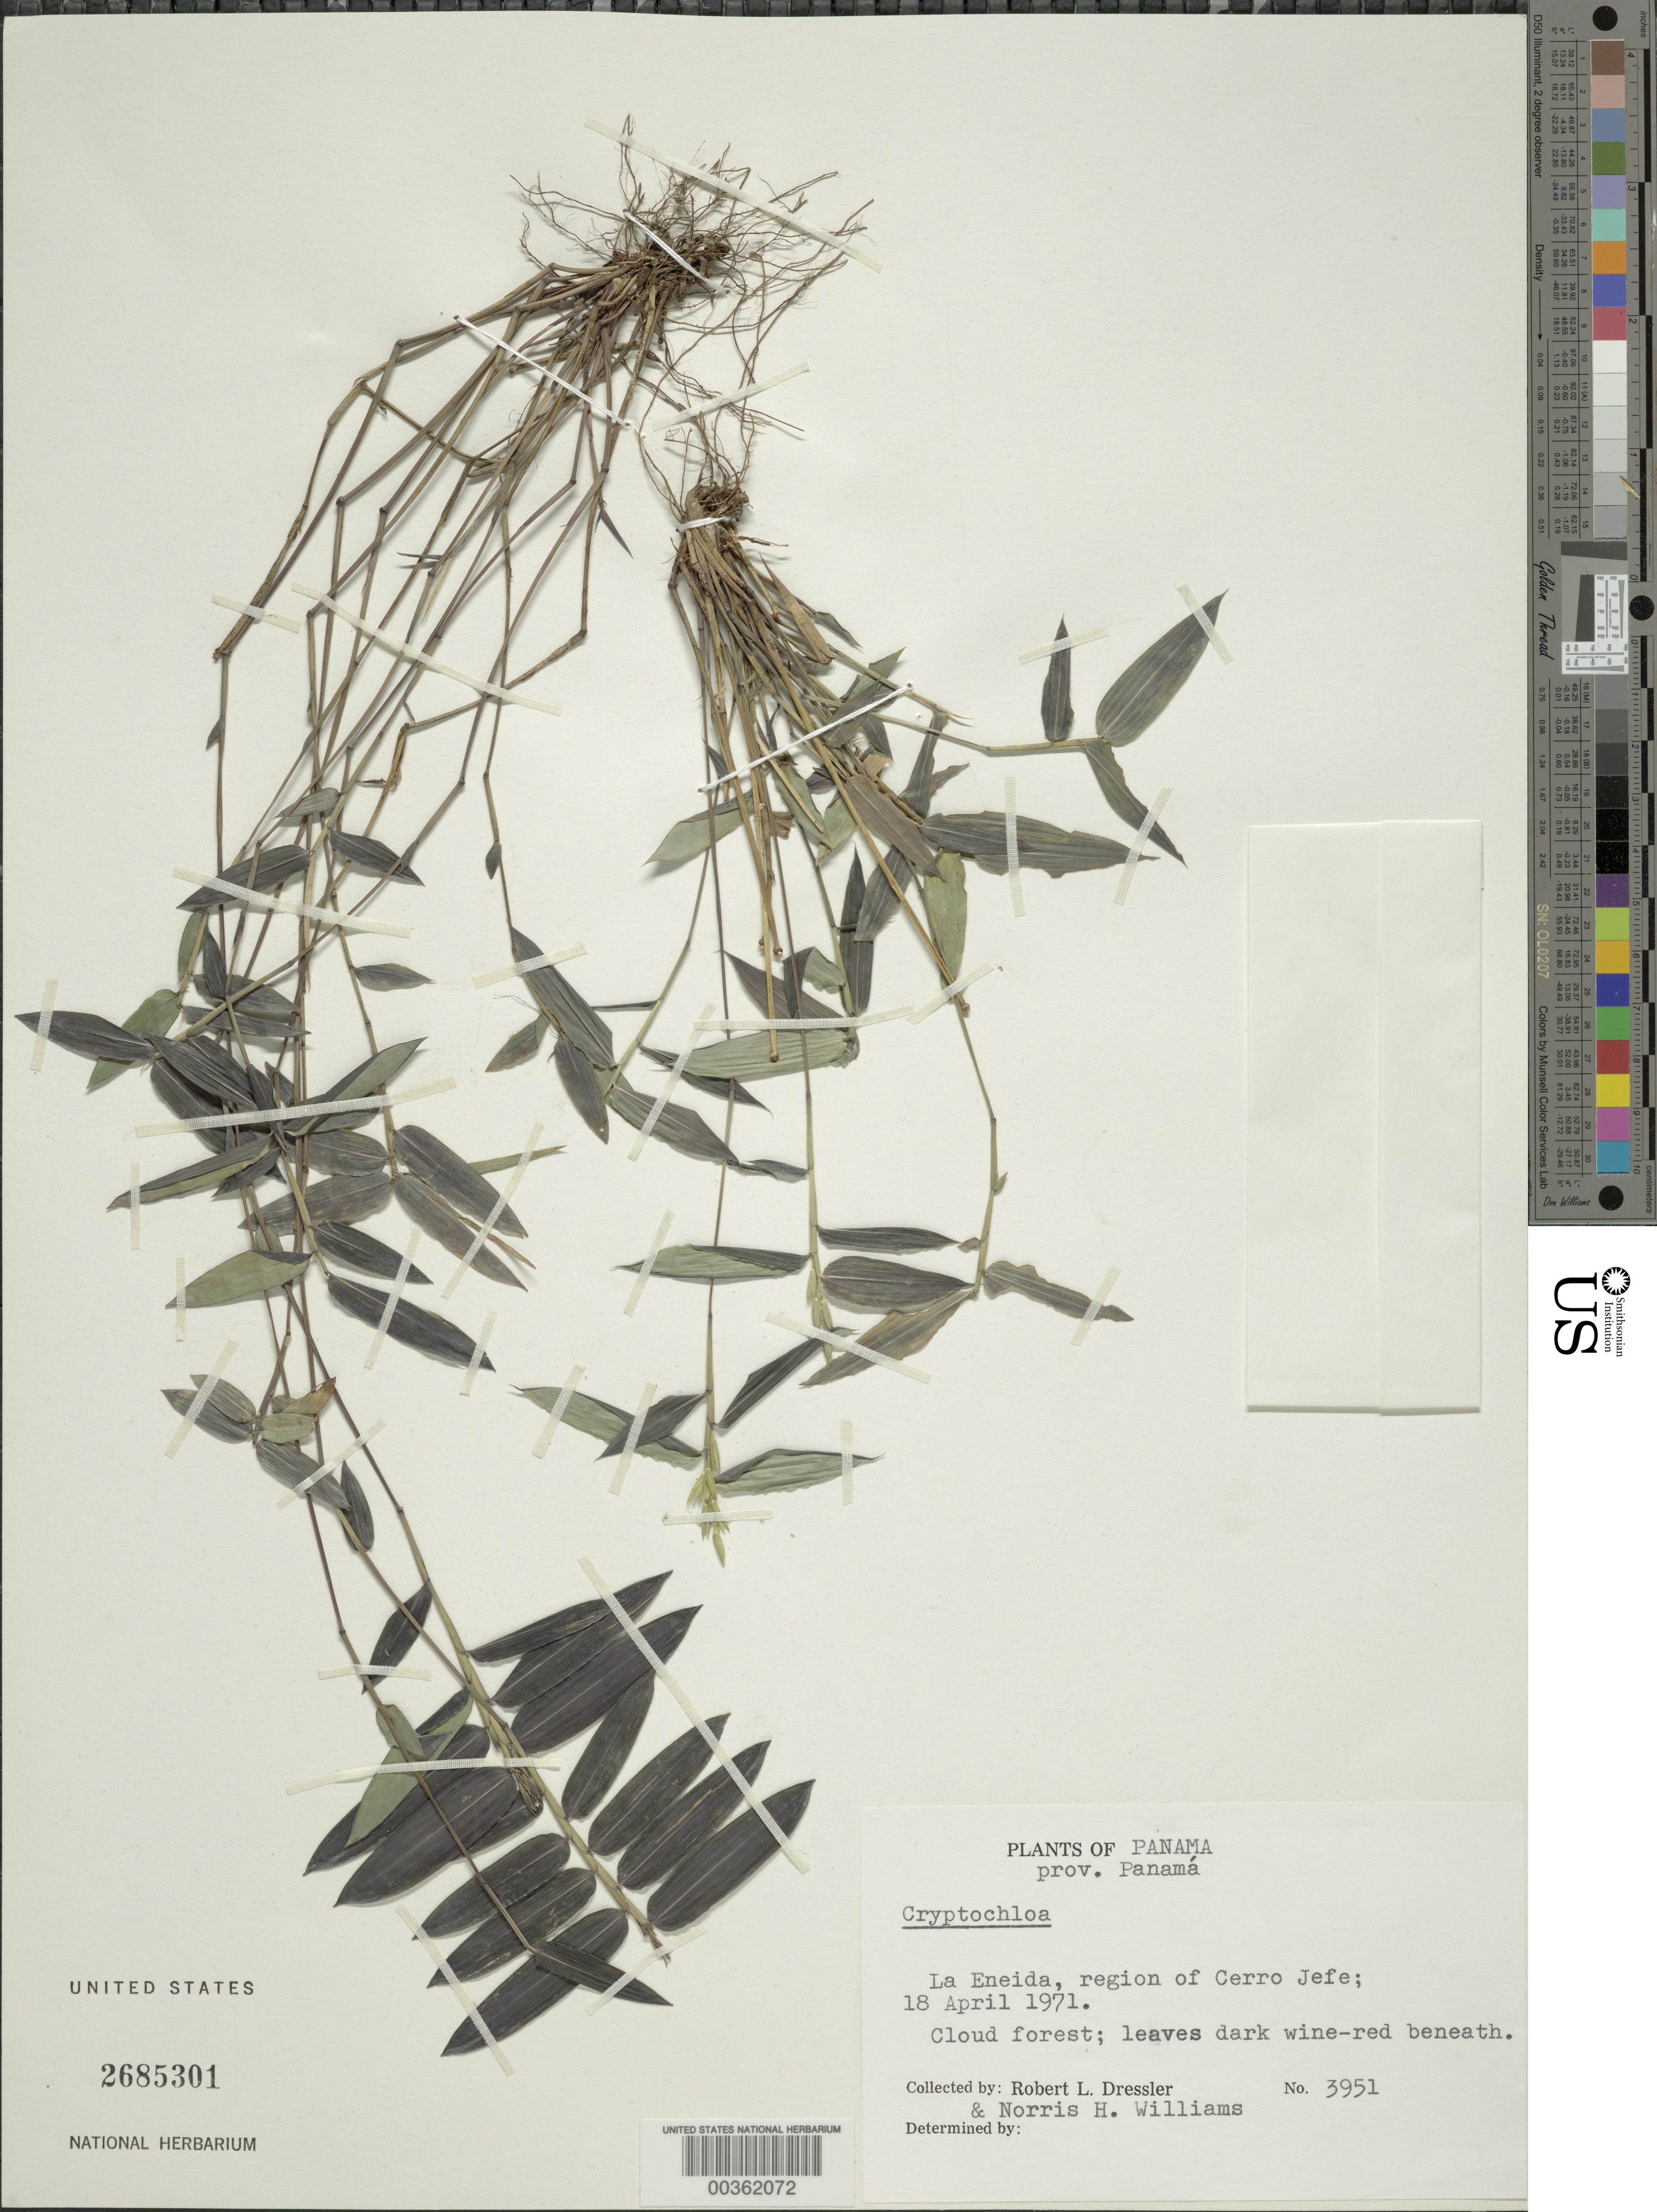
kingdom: Plantae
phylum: Tracheophyta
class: Liliopsida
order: Poales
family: Poaceae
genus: Cryptochloa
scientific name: Cryptochloa variana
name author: Swallen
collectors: R. Dressler & N. H. Williams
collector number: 3951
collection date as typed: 18 Apr 1971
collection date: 1971-04-18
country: Panama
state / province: Coclé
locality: La Eneida, Cerro Jefe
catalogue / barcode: US 2685301